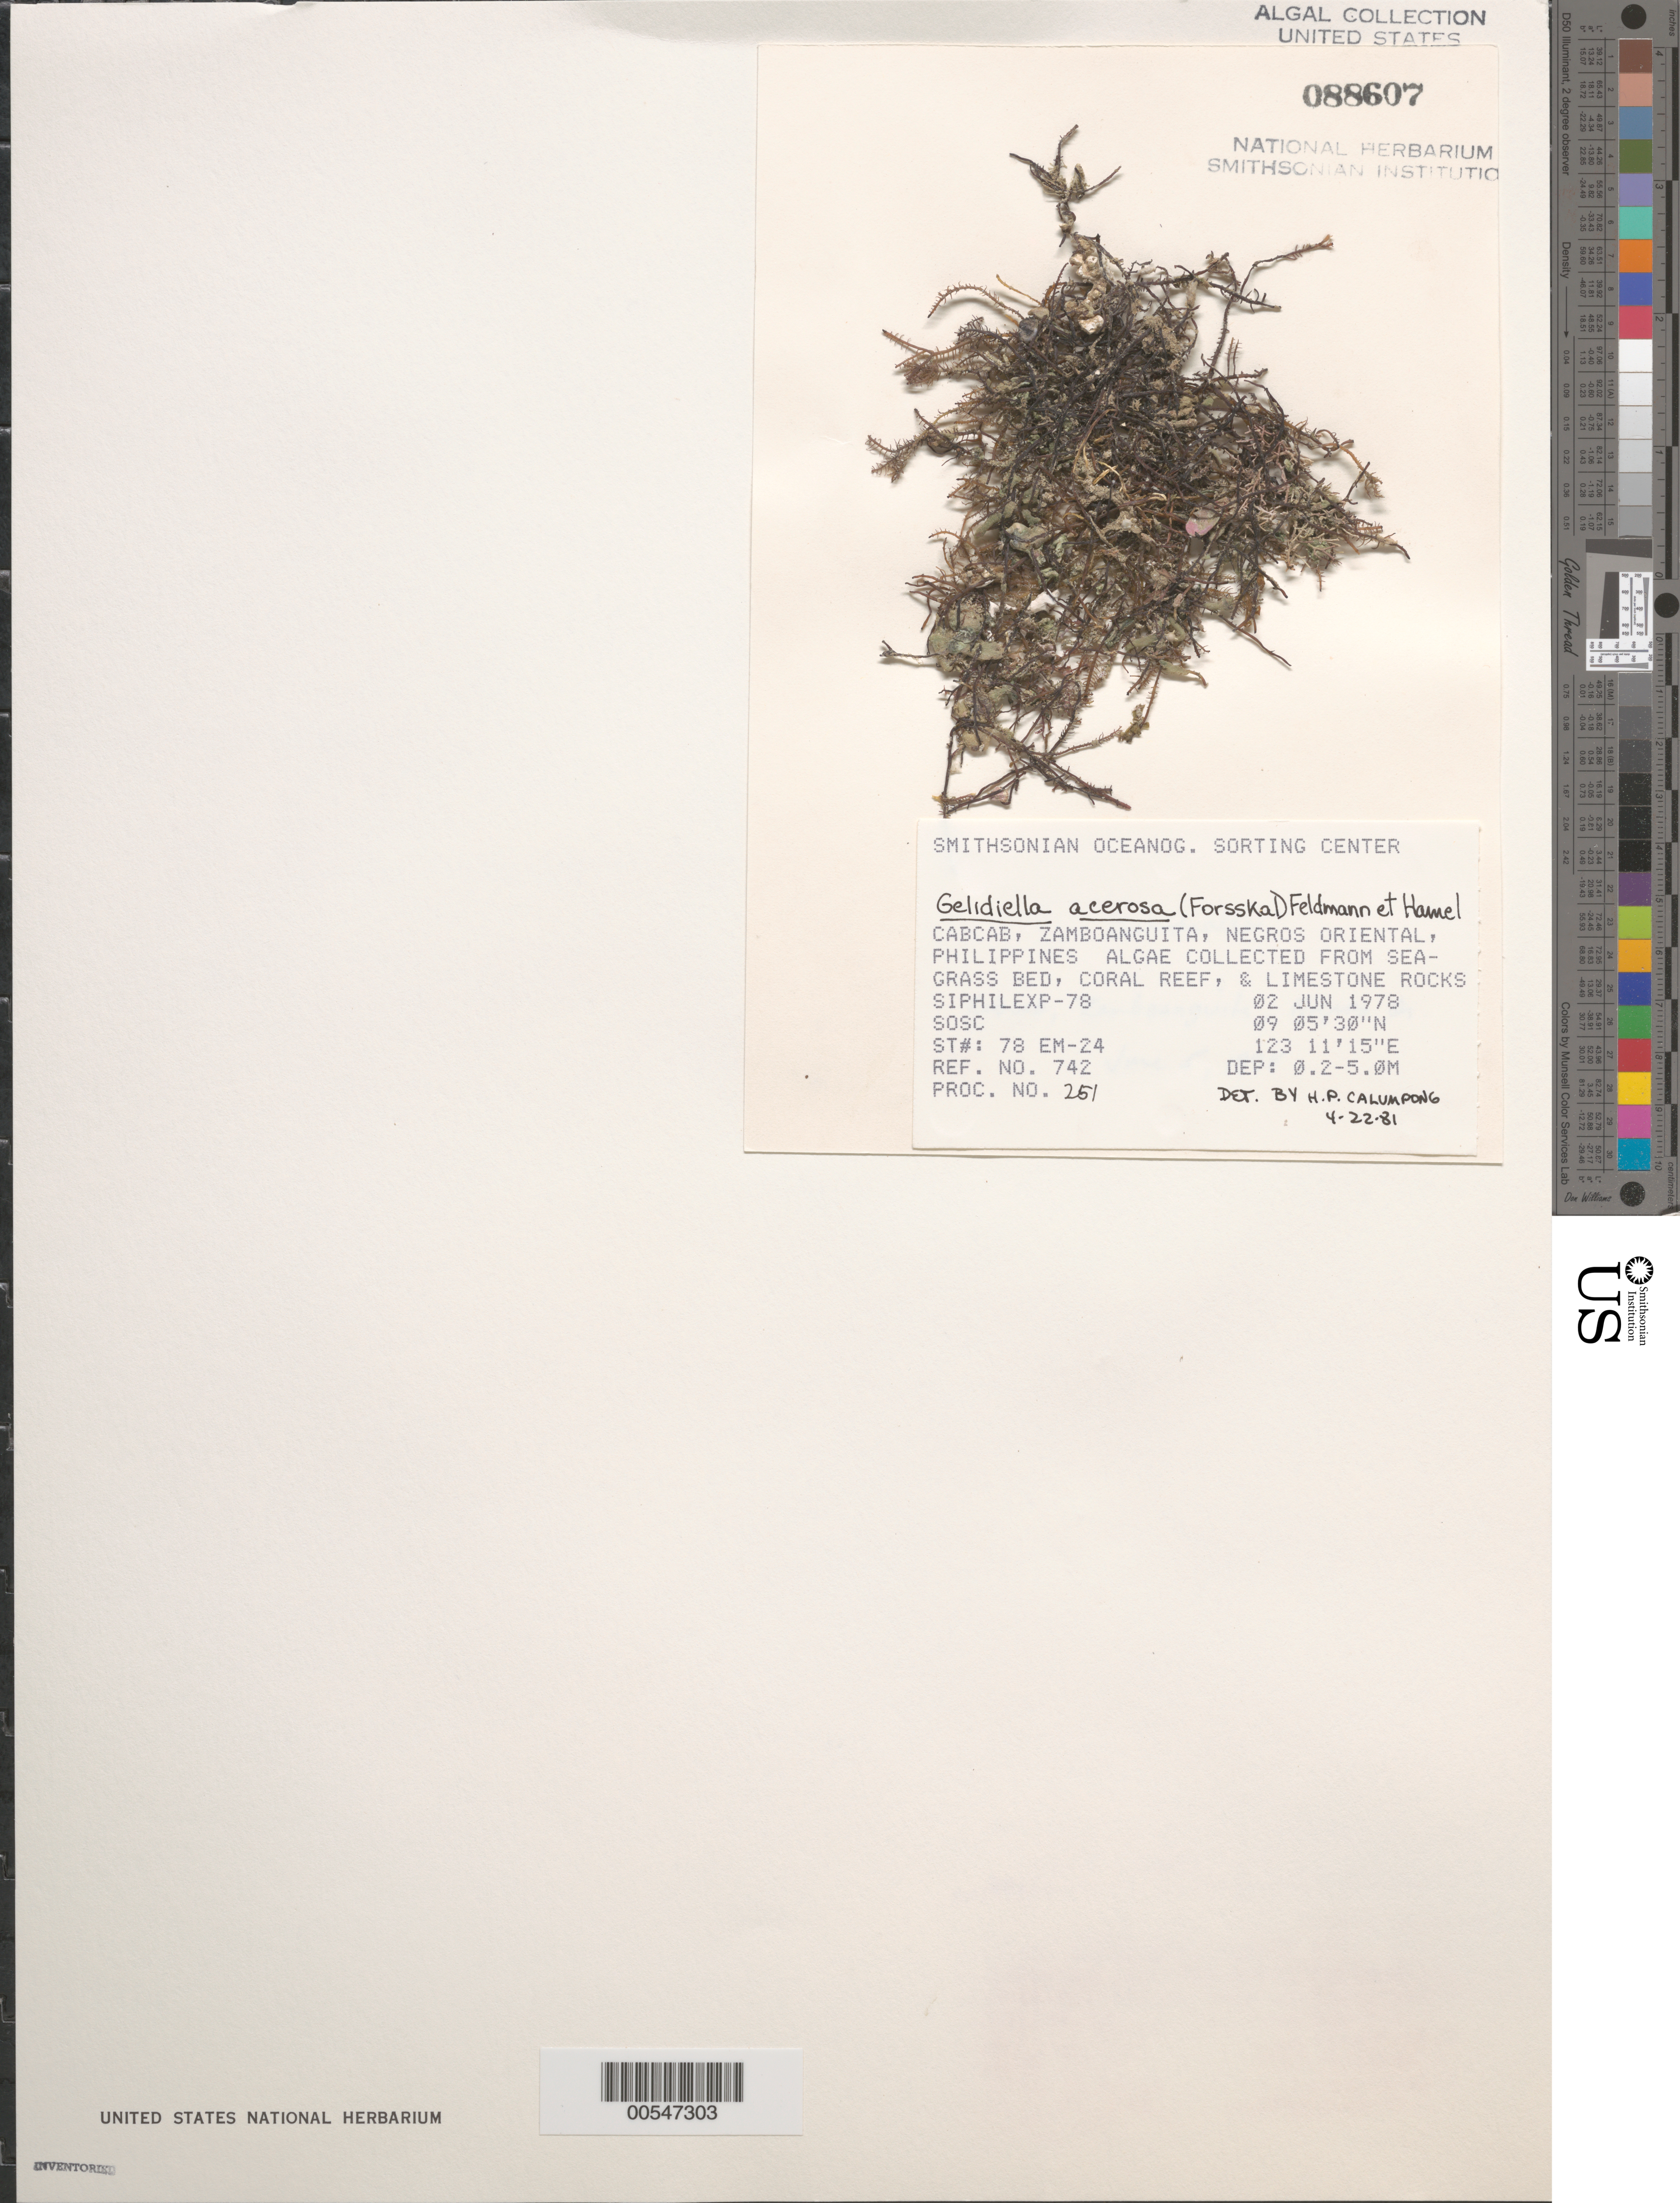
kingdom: Plantae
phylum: Rhodophyta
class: Florideophyceae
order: Gelidiales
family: Gelidiellaceae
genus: Gelidiella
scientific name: Gelidiella acerosa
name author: (Forssk.) Feldmann & G. Hamel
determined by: Calumpong, H. P.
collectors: SOSC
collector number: Station 78 Em-24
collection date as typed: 02 Jun 1978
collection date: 1978-06-02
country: Philippines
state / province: Central Visayas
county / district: Negros Oriental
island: Negros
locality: Cabcab, Zamboanguita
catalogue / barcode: US 88607